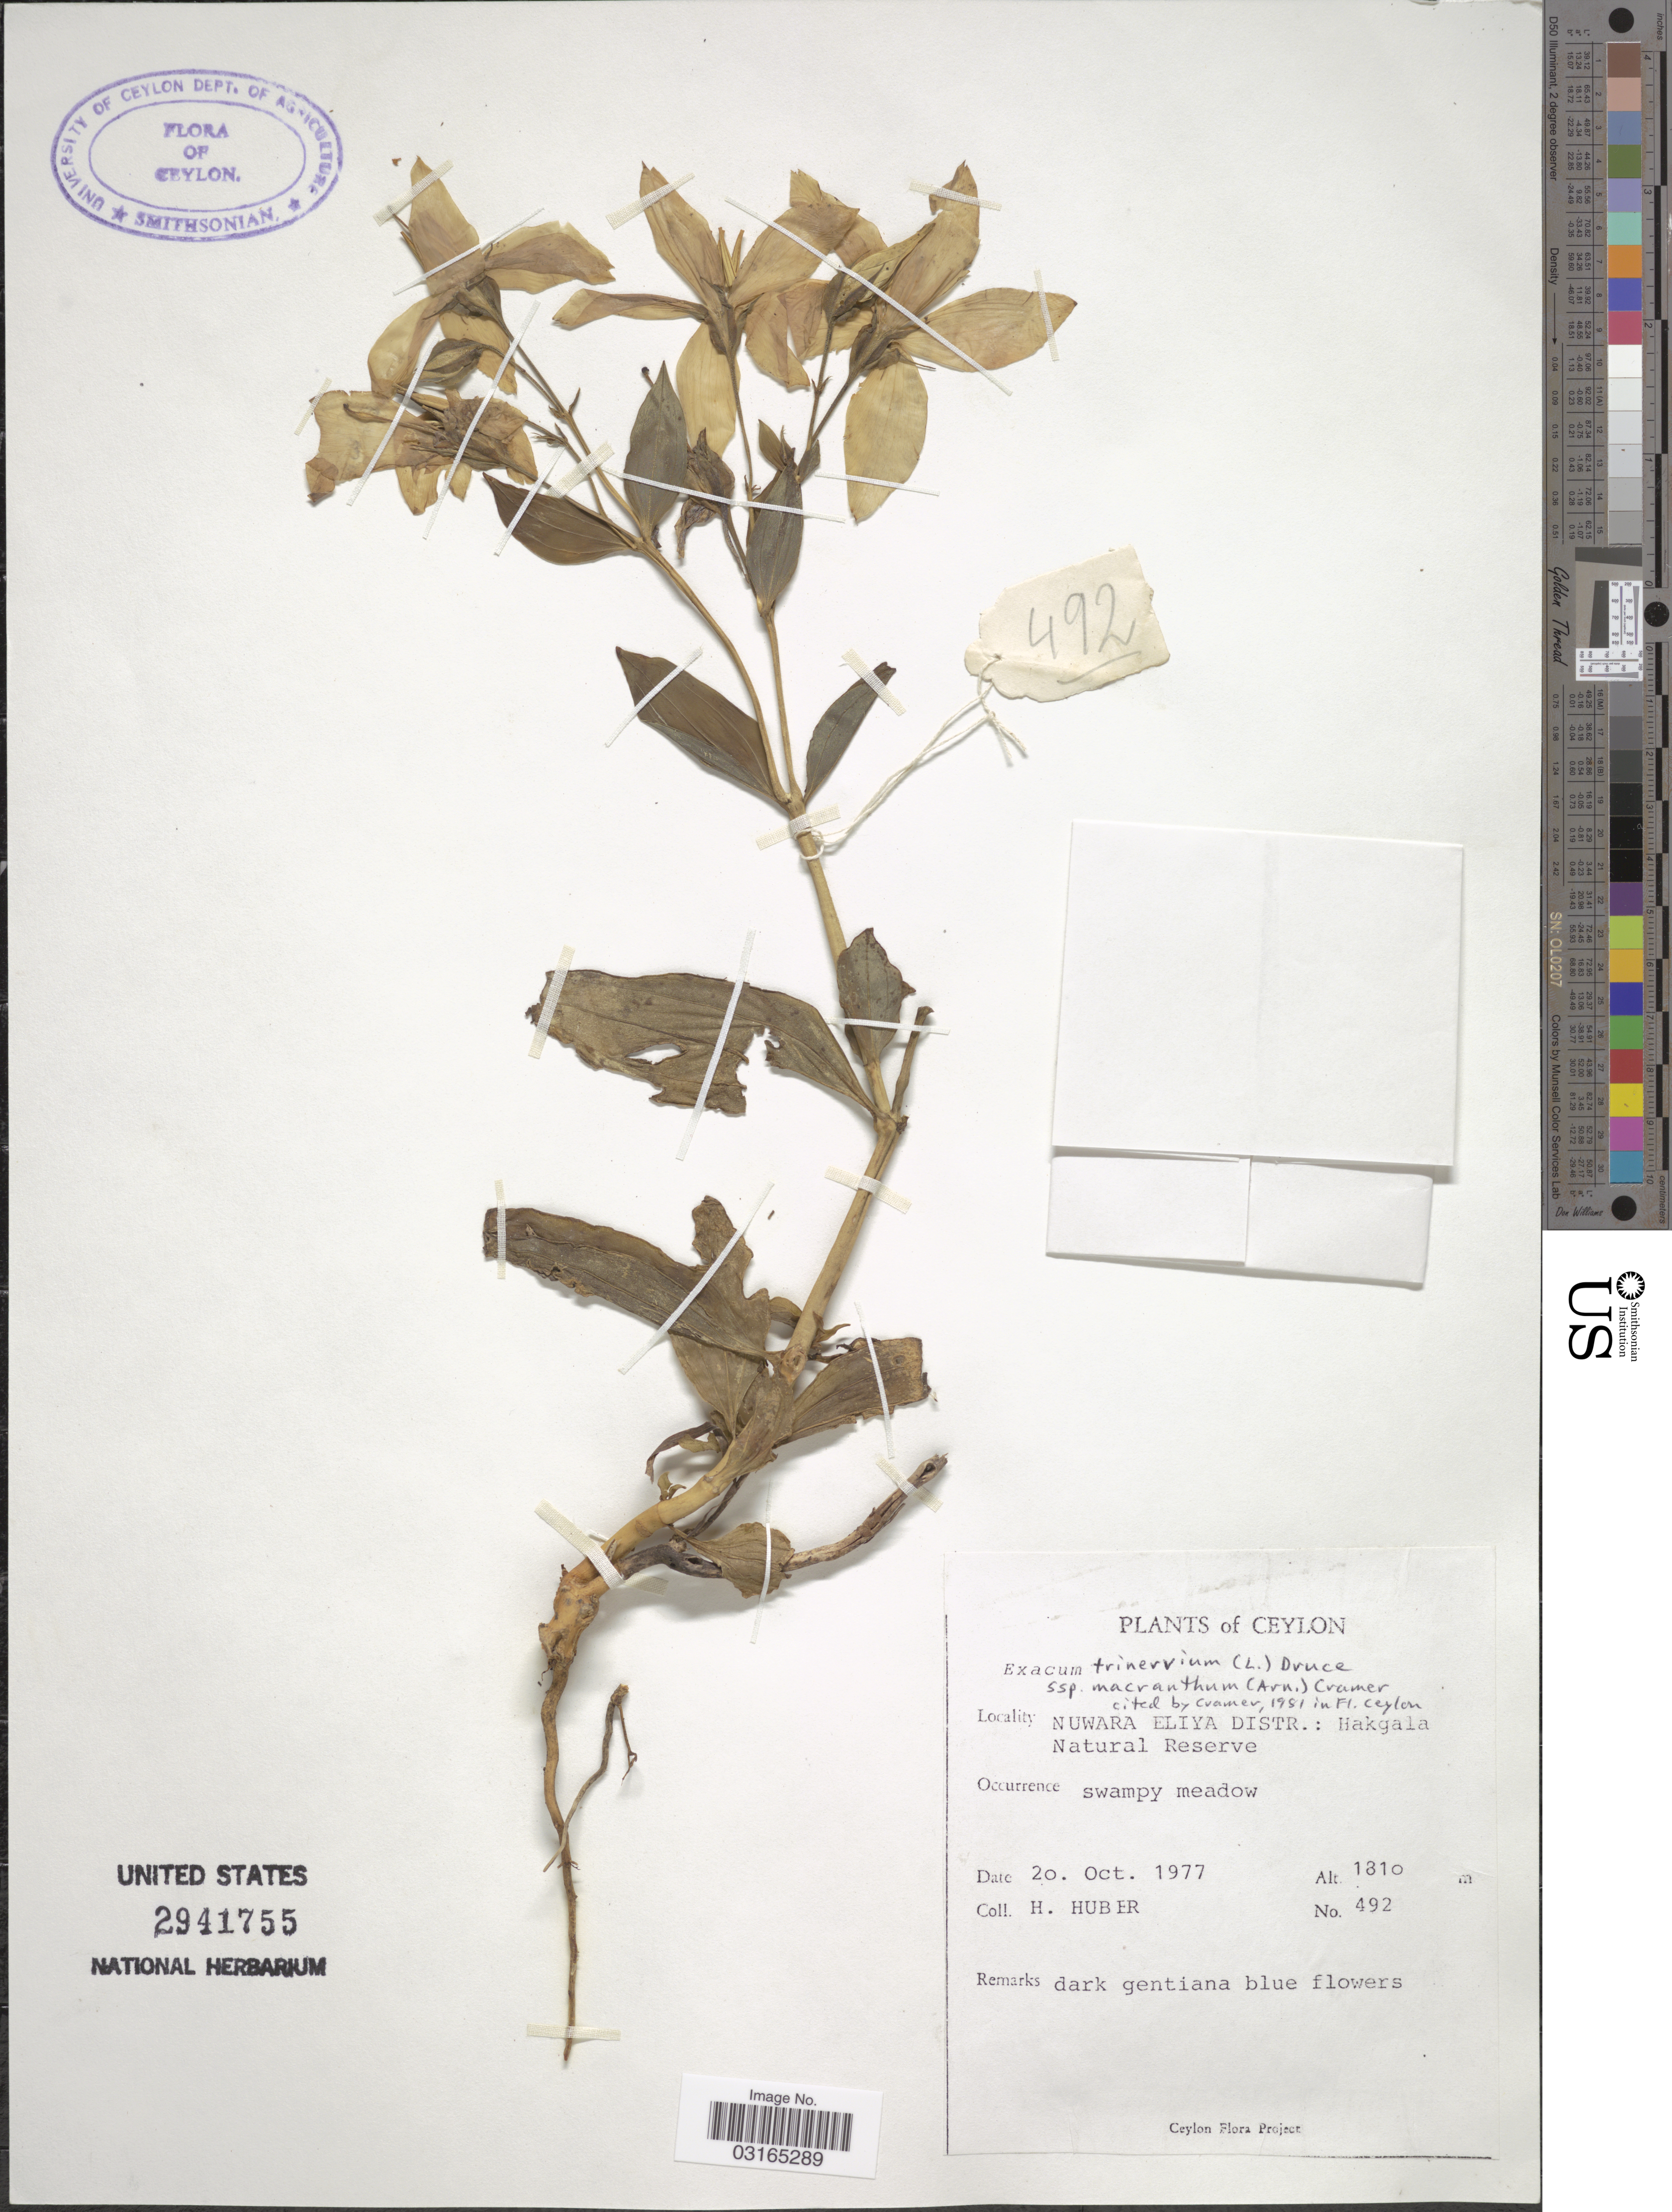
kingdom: Plantae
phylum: Tracheophyta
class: Magnoliopsida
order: Gentianales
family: Gentianaceae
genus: Exacum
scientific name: Exacum macranthum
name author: Arn. ex Griseb.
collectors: H. Huber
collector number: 492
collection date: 1977-10-20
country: Sri Lanka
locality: Ceylon. Nuwara Eliya Distr.: Hakgala Natural Reserve.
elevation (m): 1810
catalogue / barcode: US 2941755